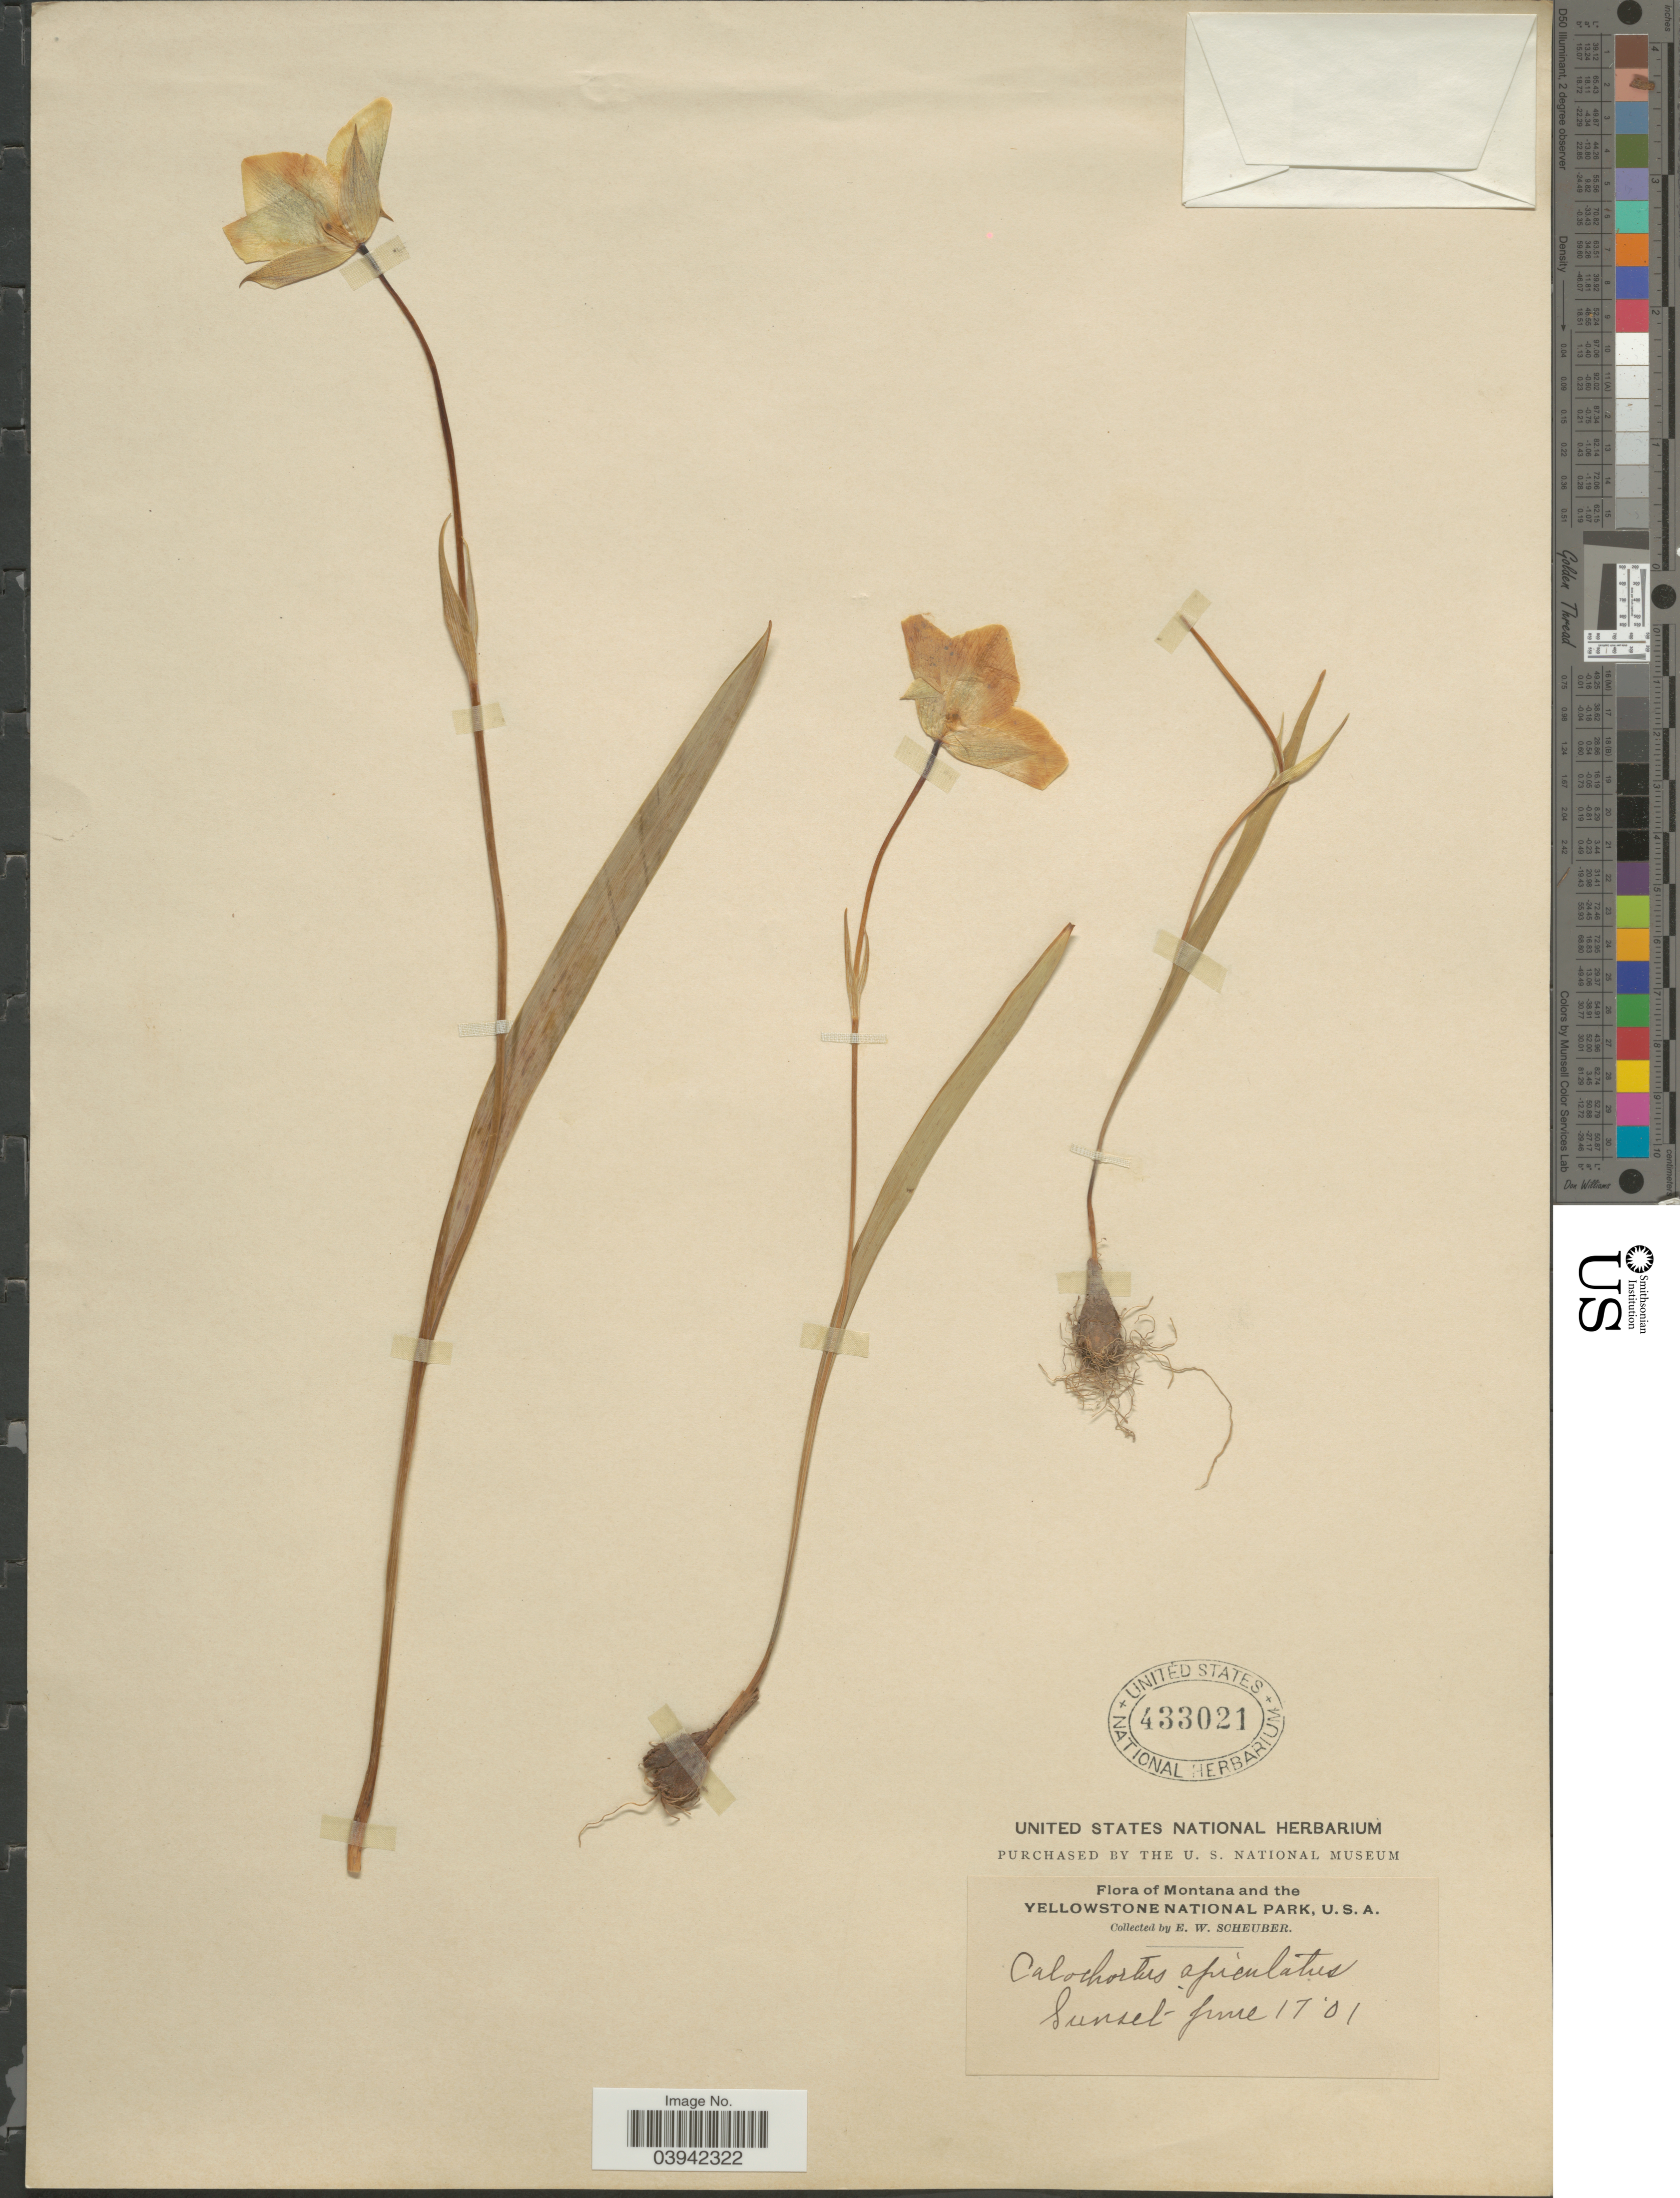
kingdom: Plantae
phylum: Tracheophyta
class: Liliopsida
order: Liliales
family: Liliaceae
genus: Calochortus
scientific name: Calochortus apiculatus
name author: Baker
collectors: E. Scheuber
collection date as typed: Transcribed d/m/y: 17/6/1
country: United States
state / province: Montana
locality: The Yellowstone National Park. Sunset.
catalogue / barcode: US 433021